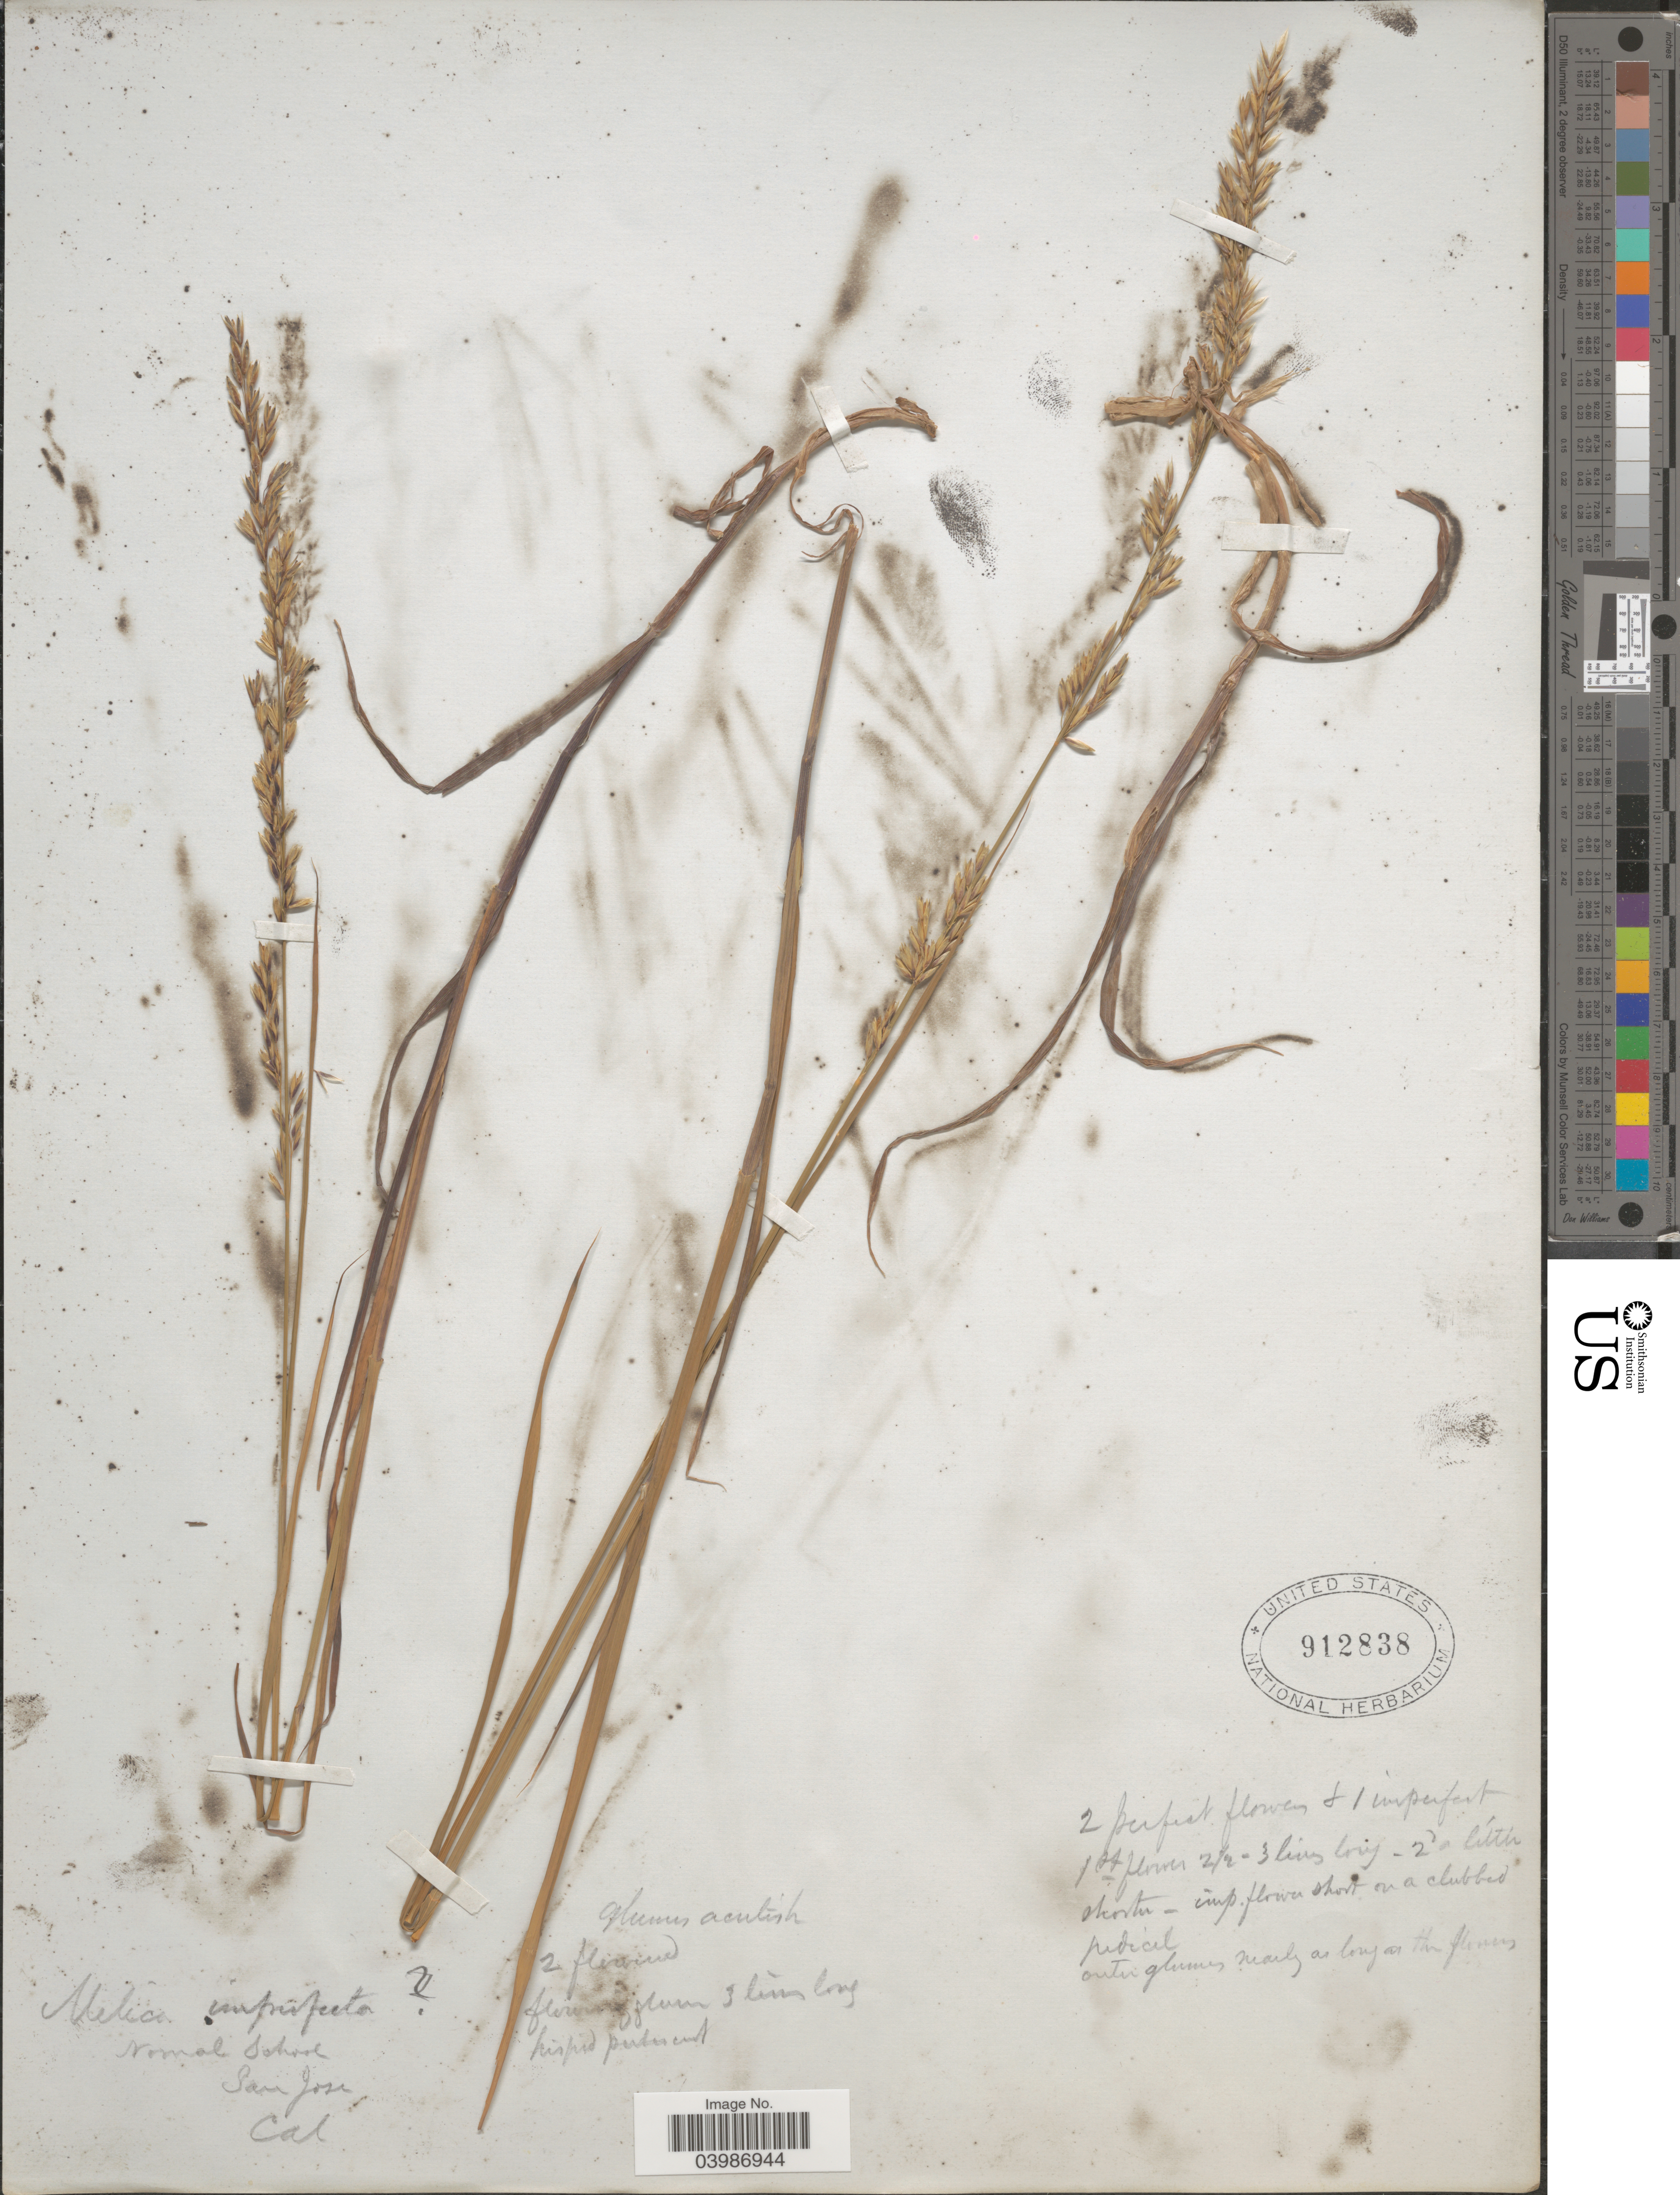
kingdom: Plantae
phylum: Tracheophyta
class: Liliopsida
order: Poales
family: Poaceae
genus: Melica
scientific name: Melica torreyana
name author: Scribn.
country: United States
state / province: California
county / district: Santa Clara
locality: Normal School. San Jose.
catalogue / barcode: US 912838